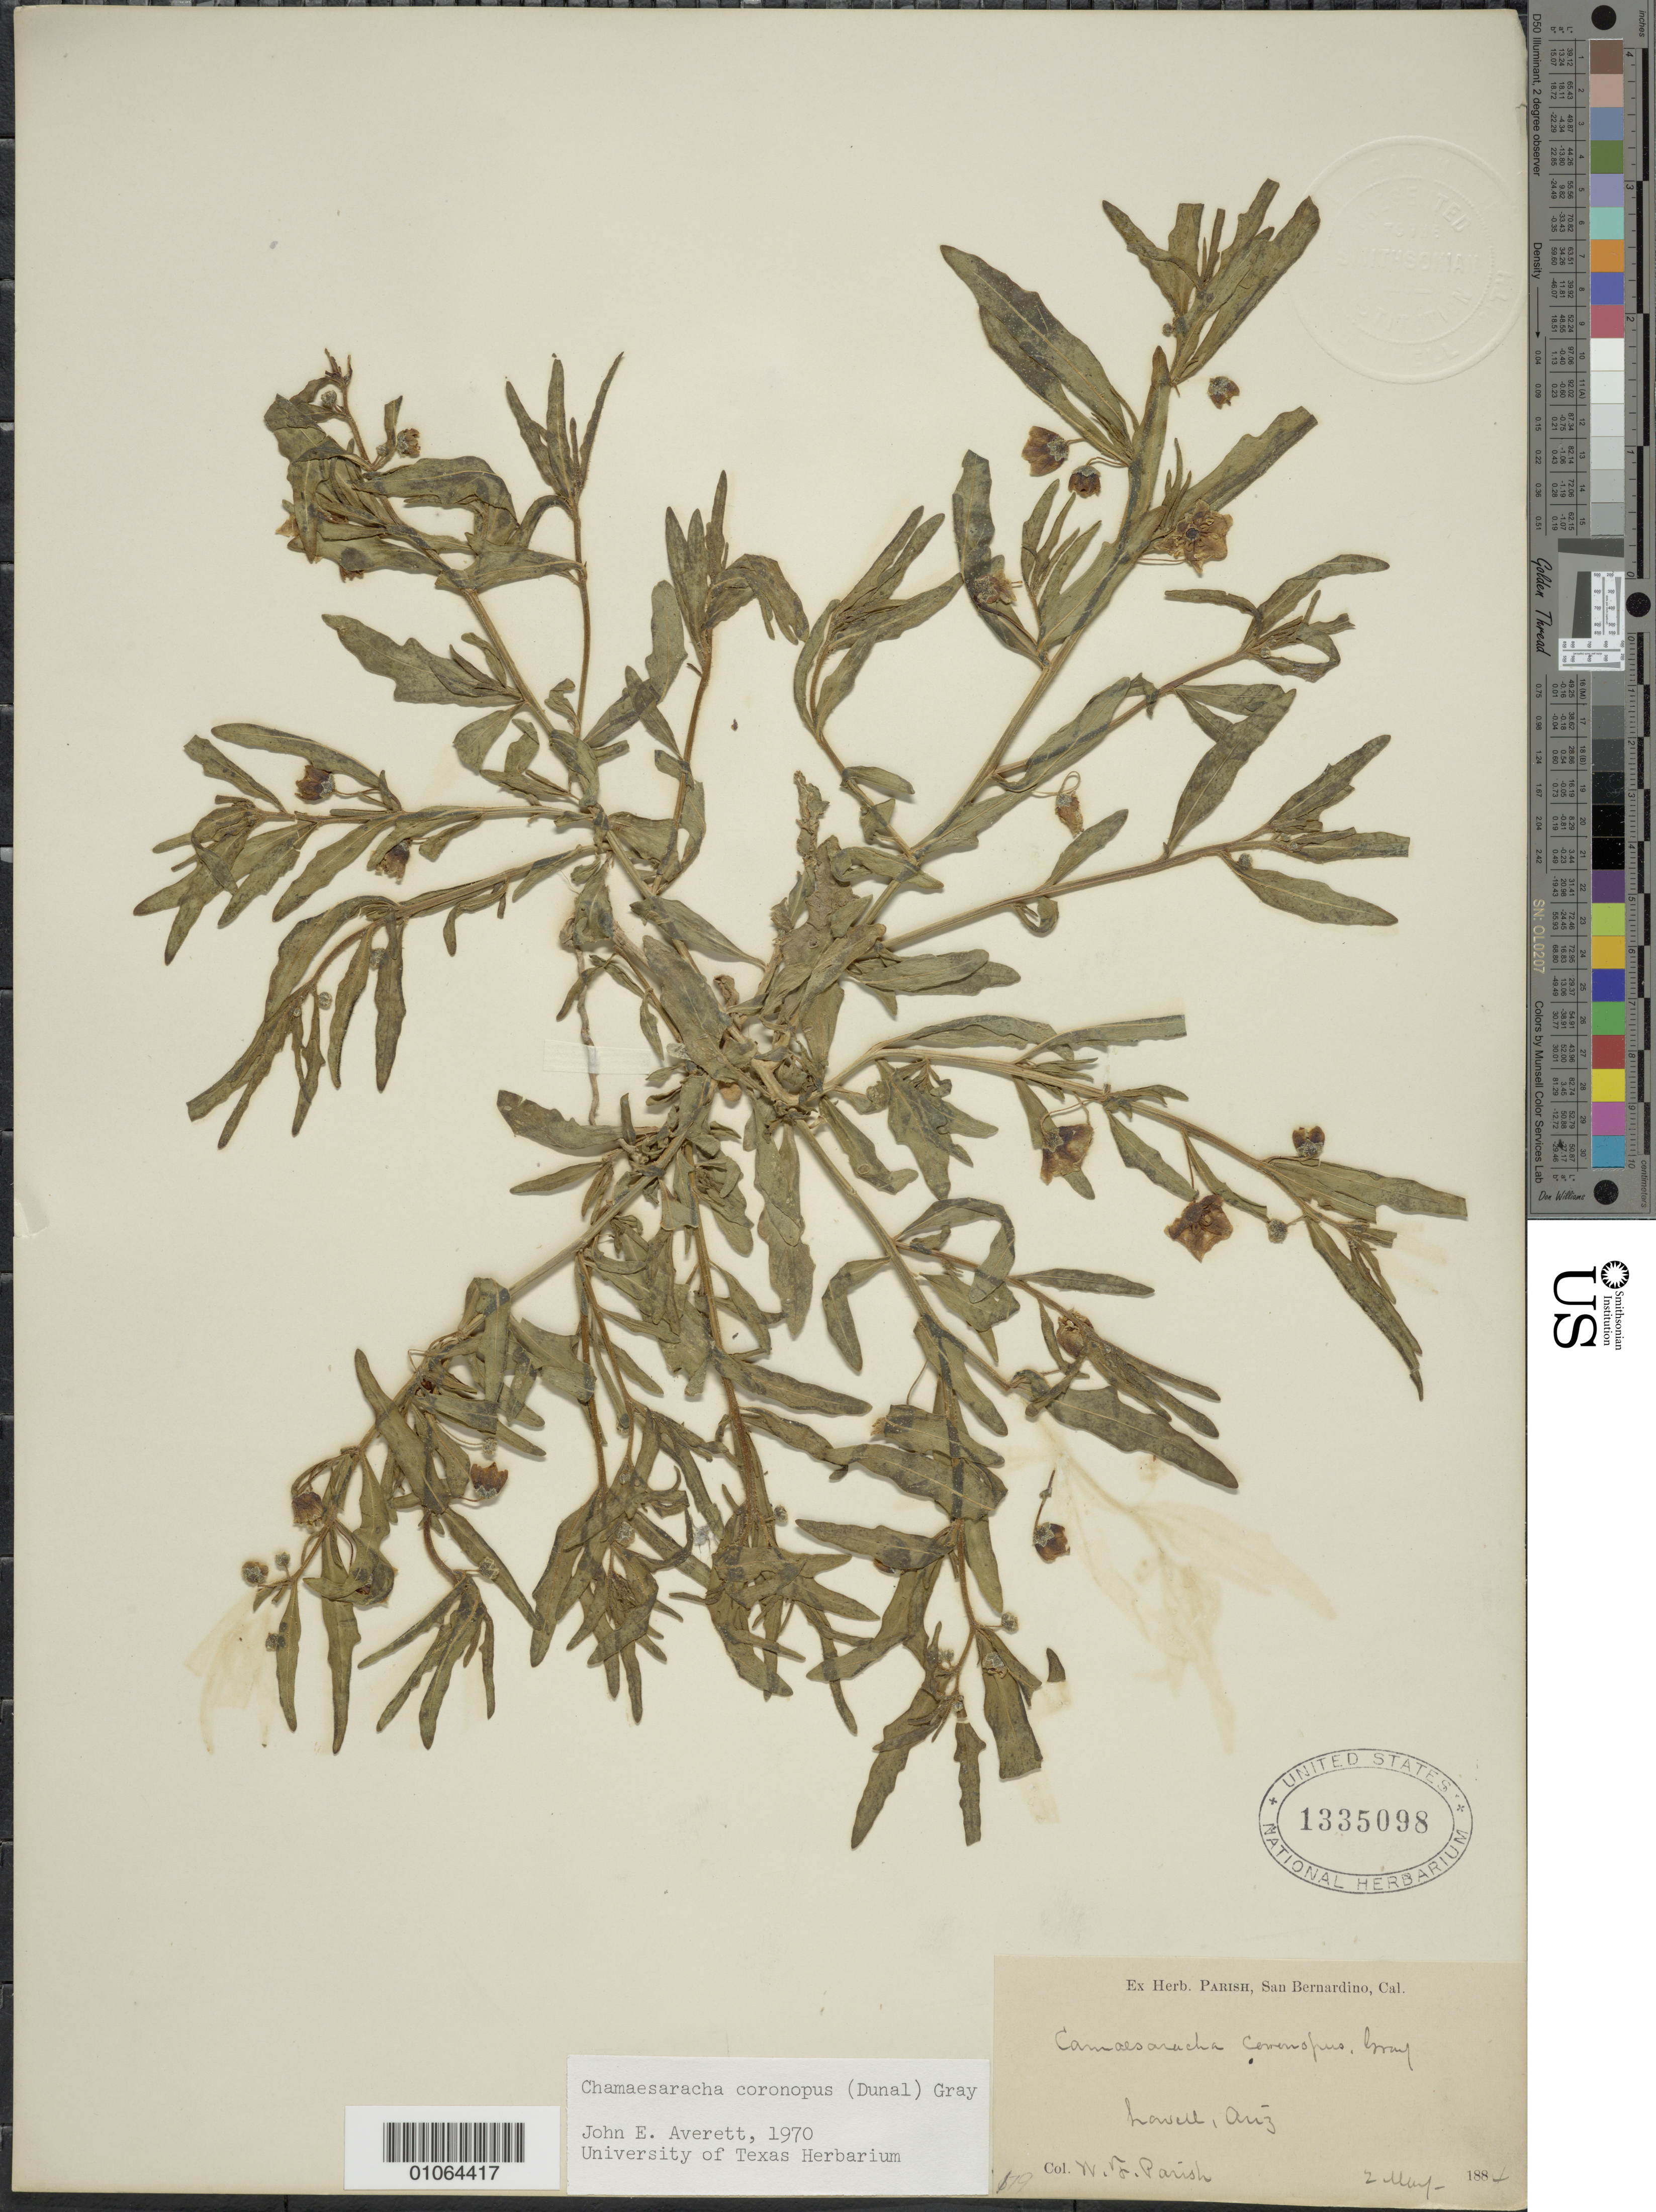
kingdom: Plantae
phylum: Tracheophyta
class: Magnoliopsida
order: Solanales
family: Solanaceae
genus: Chamaesaracha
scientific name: Chamaesaracha coronopus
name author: (Dunal) A. Gray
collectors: W. F. Parish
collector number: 119*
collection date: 1884-05-02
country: United States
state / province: Arizona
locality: Lowell.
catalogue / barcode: US 1335098